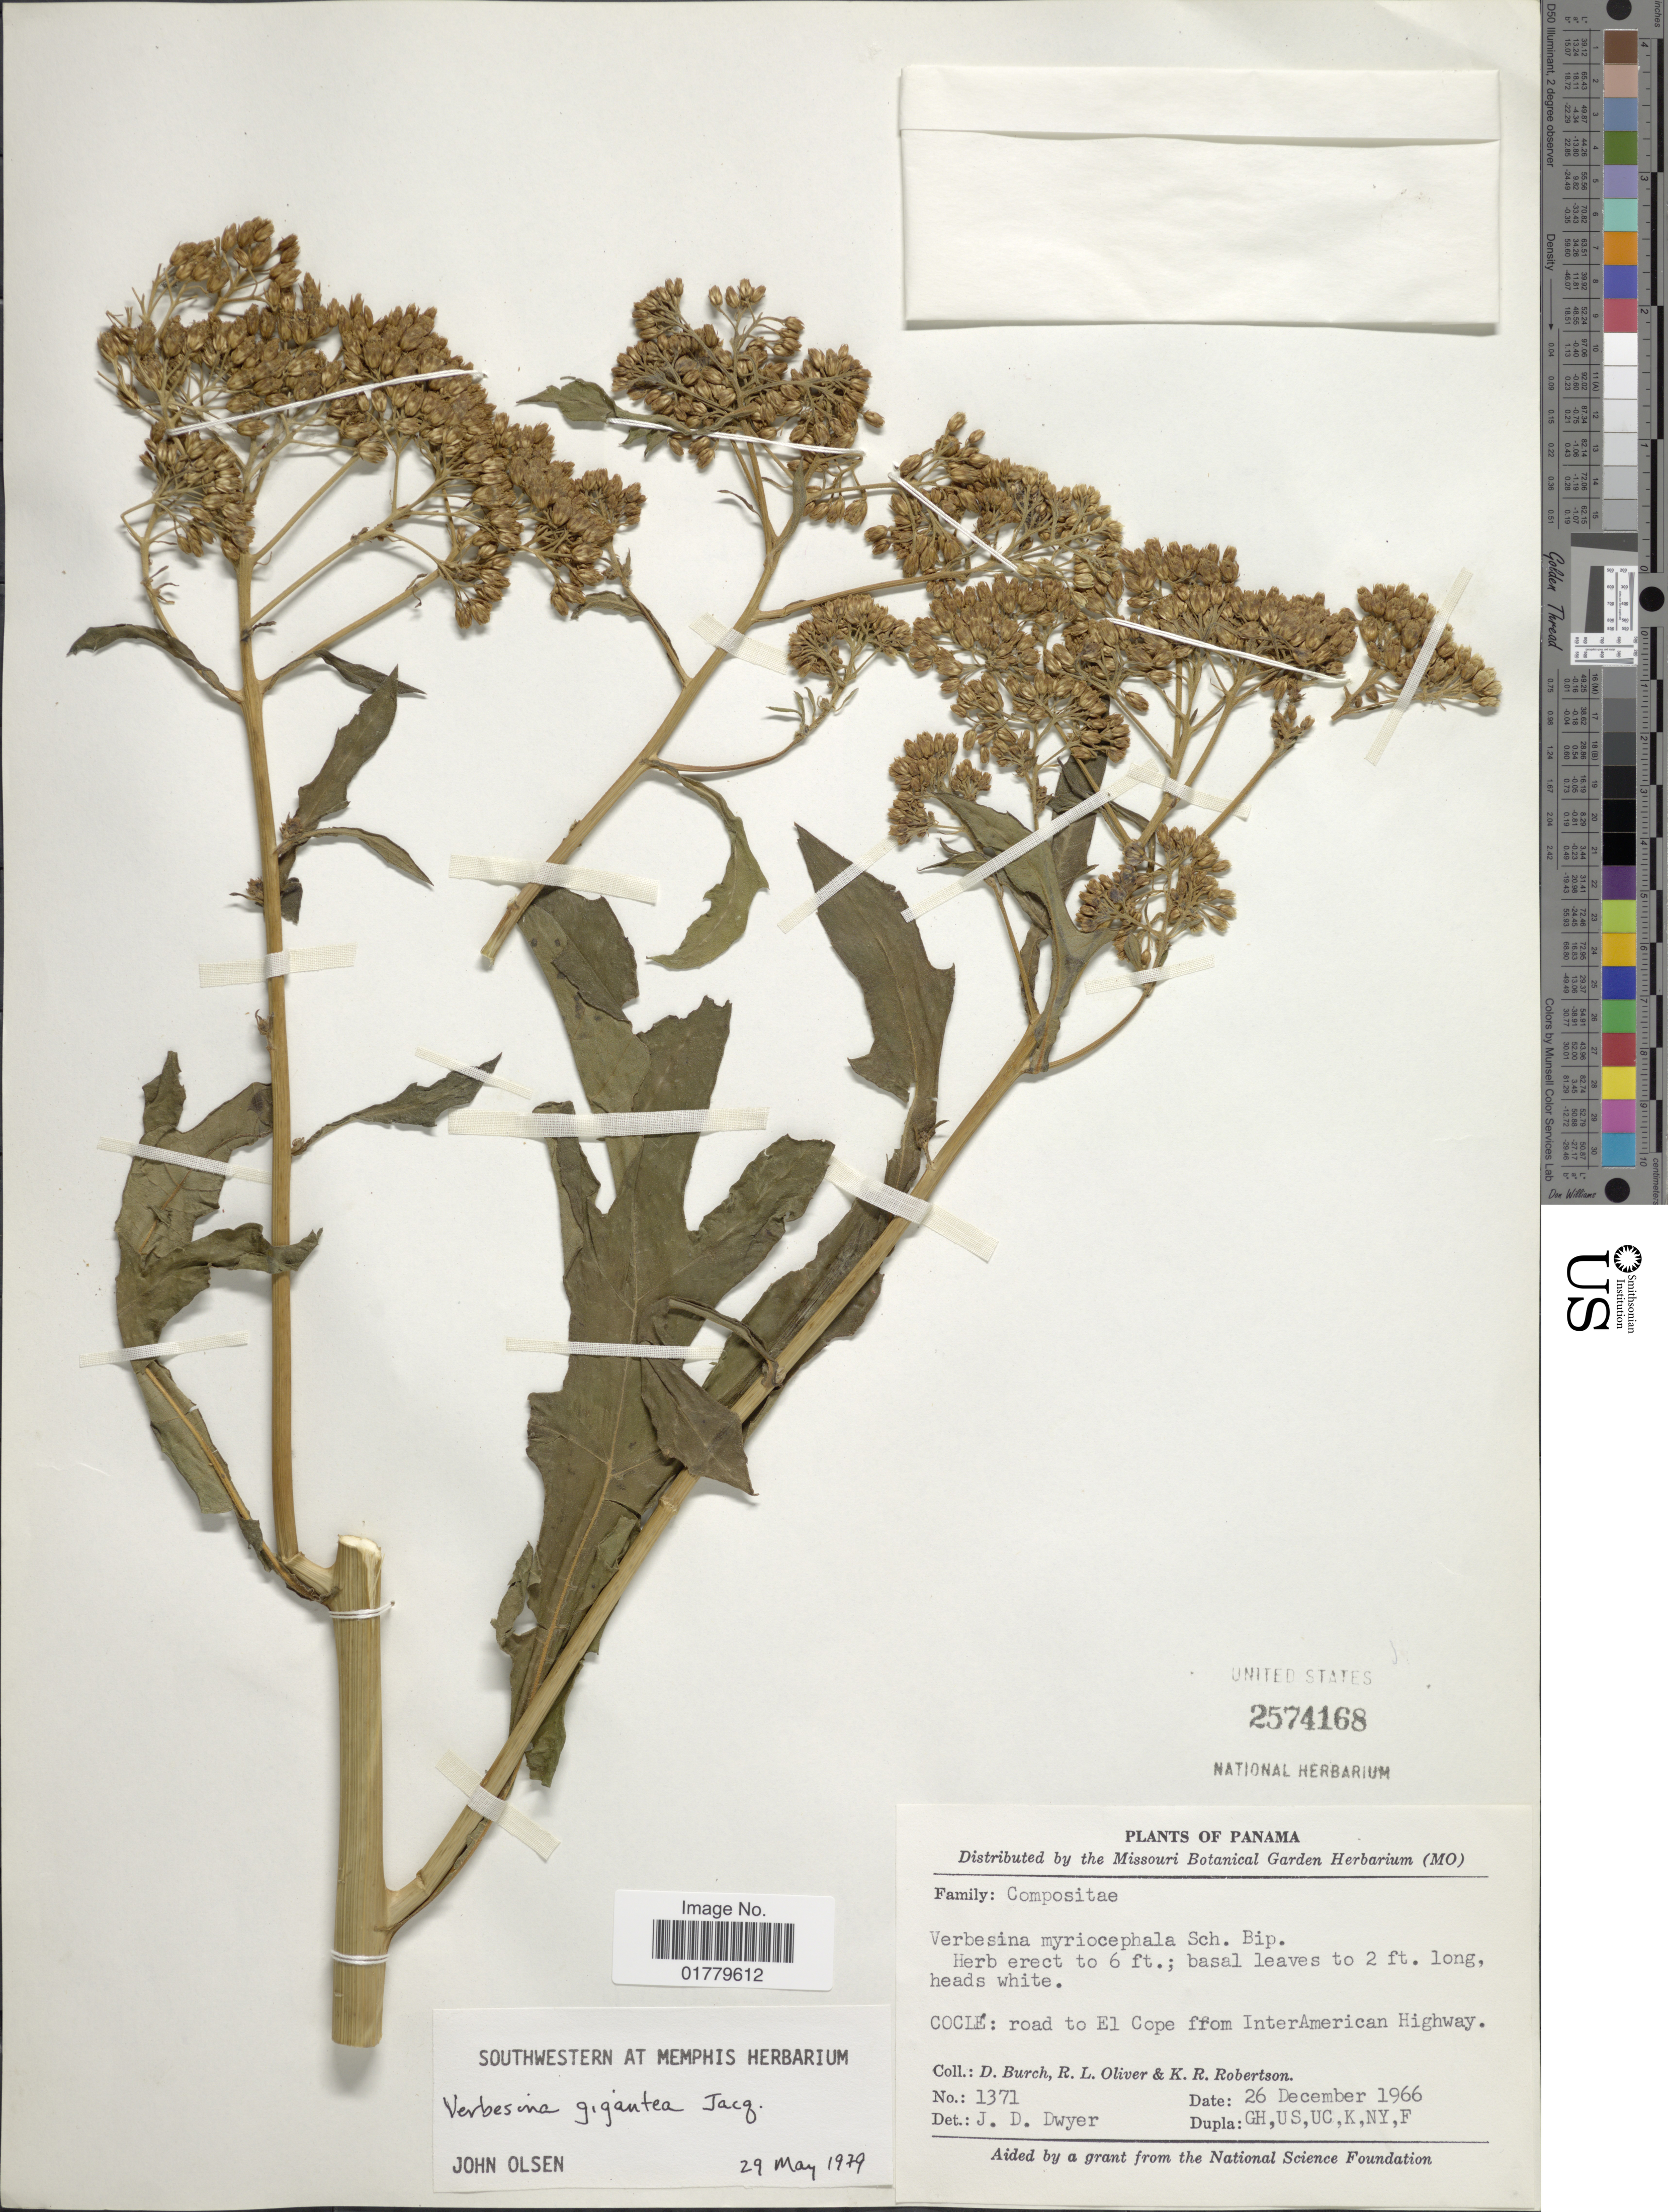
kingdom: Plantae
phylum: Tracheophyta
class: Magnoliopsida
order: Asterales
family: Asteraceae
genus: Verbesina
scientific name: Verbesina gigantea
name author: Jacq.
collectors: D. Burch, R. Oliver & K. Robertson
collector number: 1371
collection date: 1966-12-26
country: Panama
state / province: Coclé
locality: Coclé: road to El Cope from InterAmerican Highway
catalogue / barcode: US 2574168